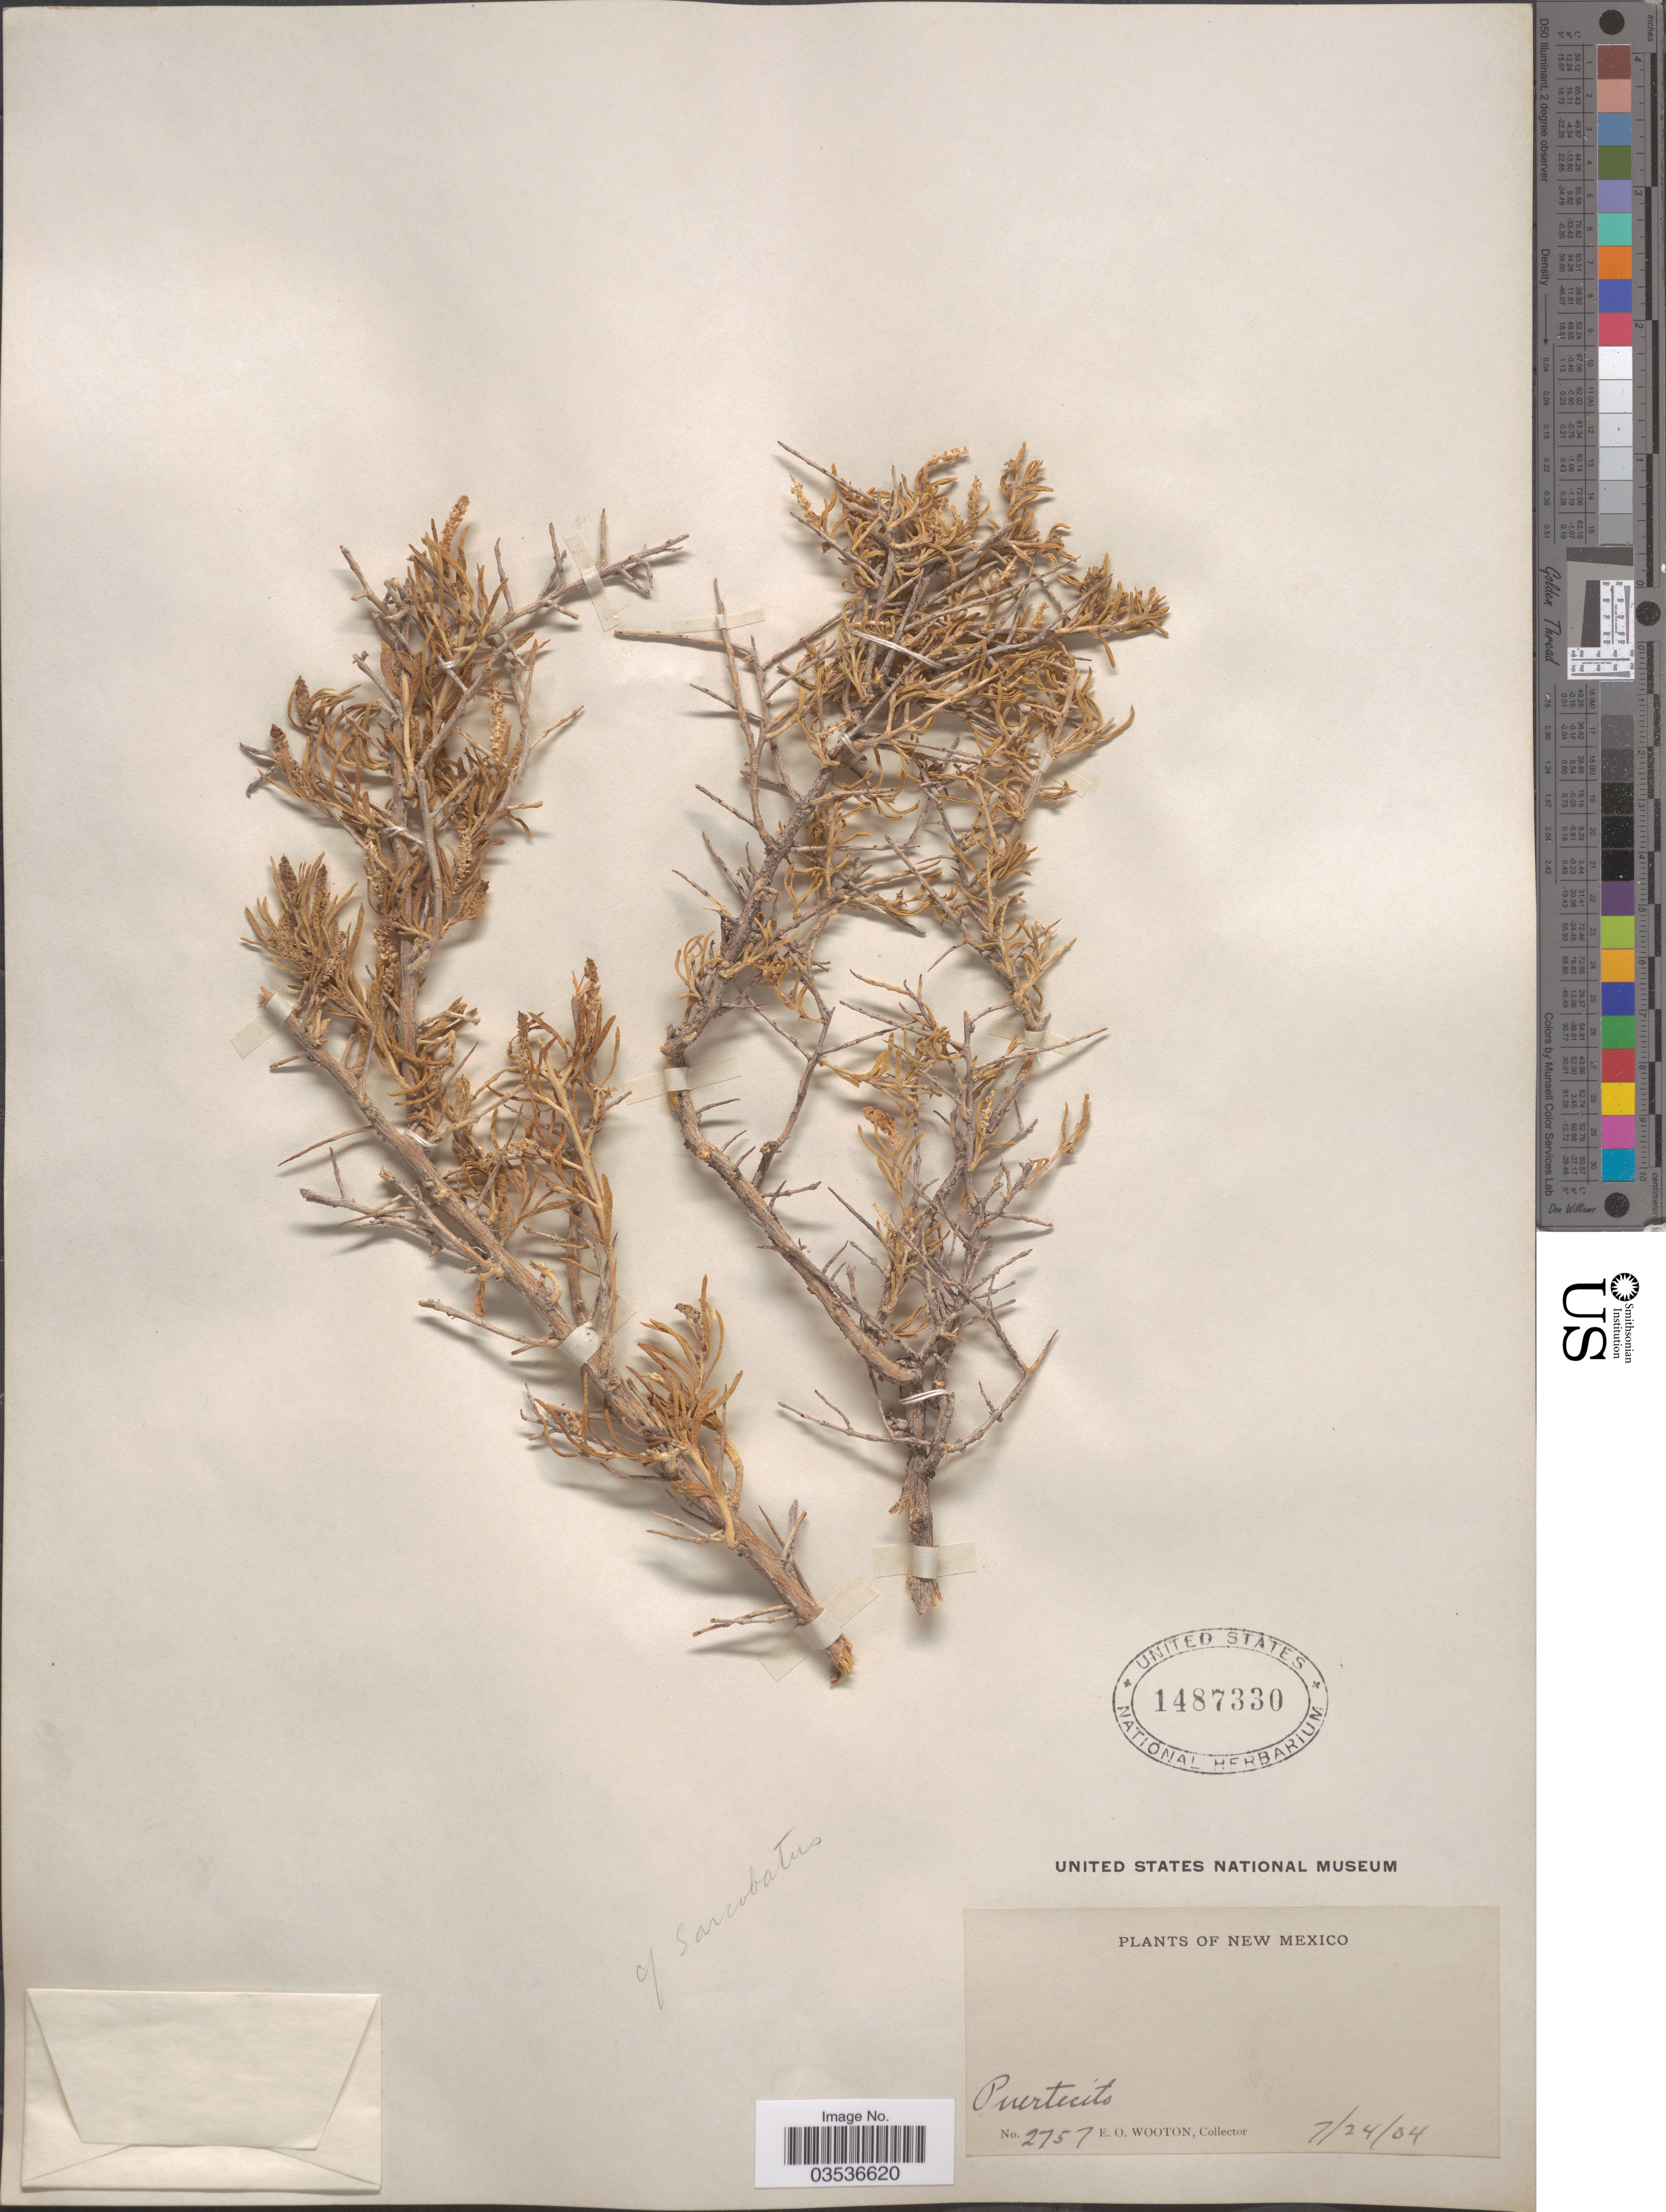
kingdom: Plantae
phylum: Tracheophyta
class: Magnoliopsida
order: Caryophyllales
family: Sarcobataceae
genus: Sarcobatus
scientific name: Sarcobatus vermiculatus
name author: (Hook.) Torr.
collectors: E. O. Wooton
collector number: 2757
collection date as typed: Transcribed d/m/y: 24/7/4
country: United States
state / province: New Mexico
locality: Puertecito.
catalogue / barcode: US 1487330